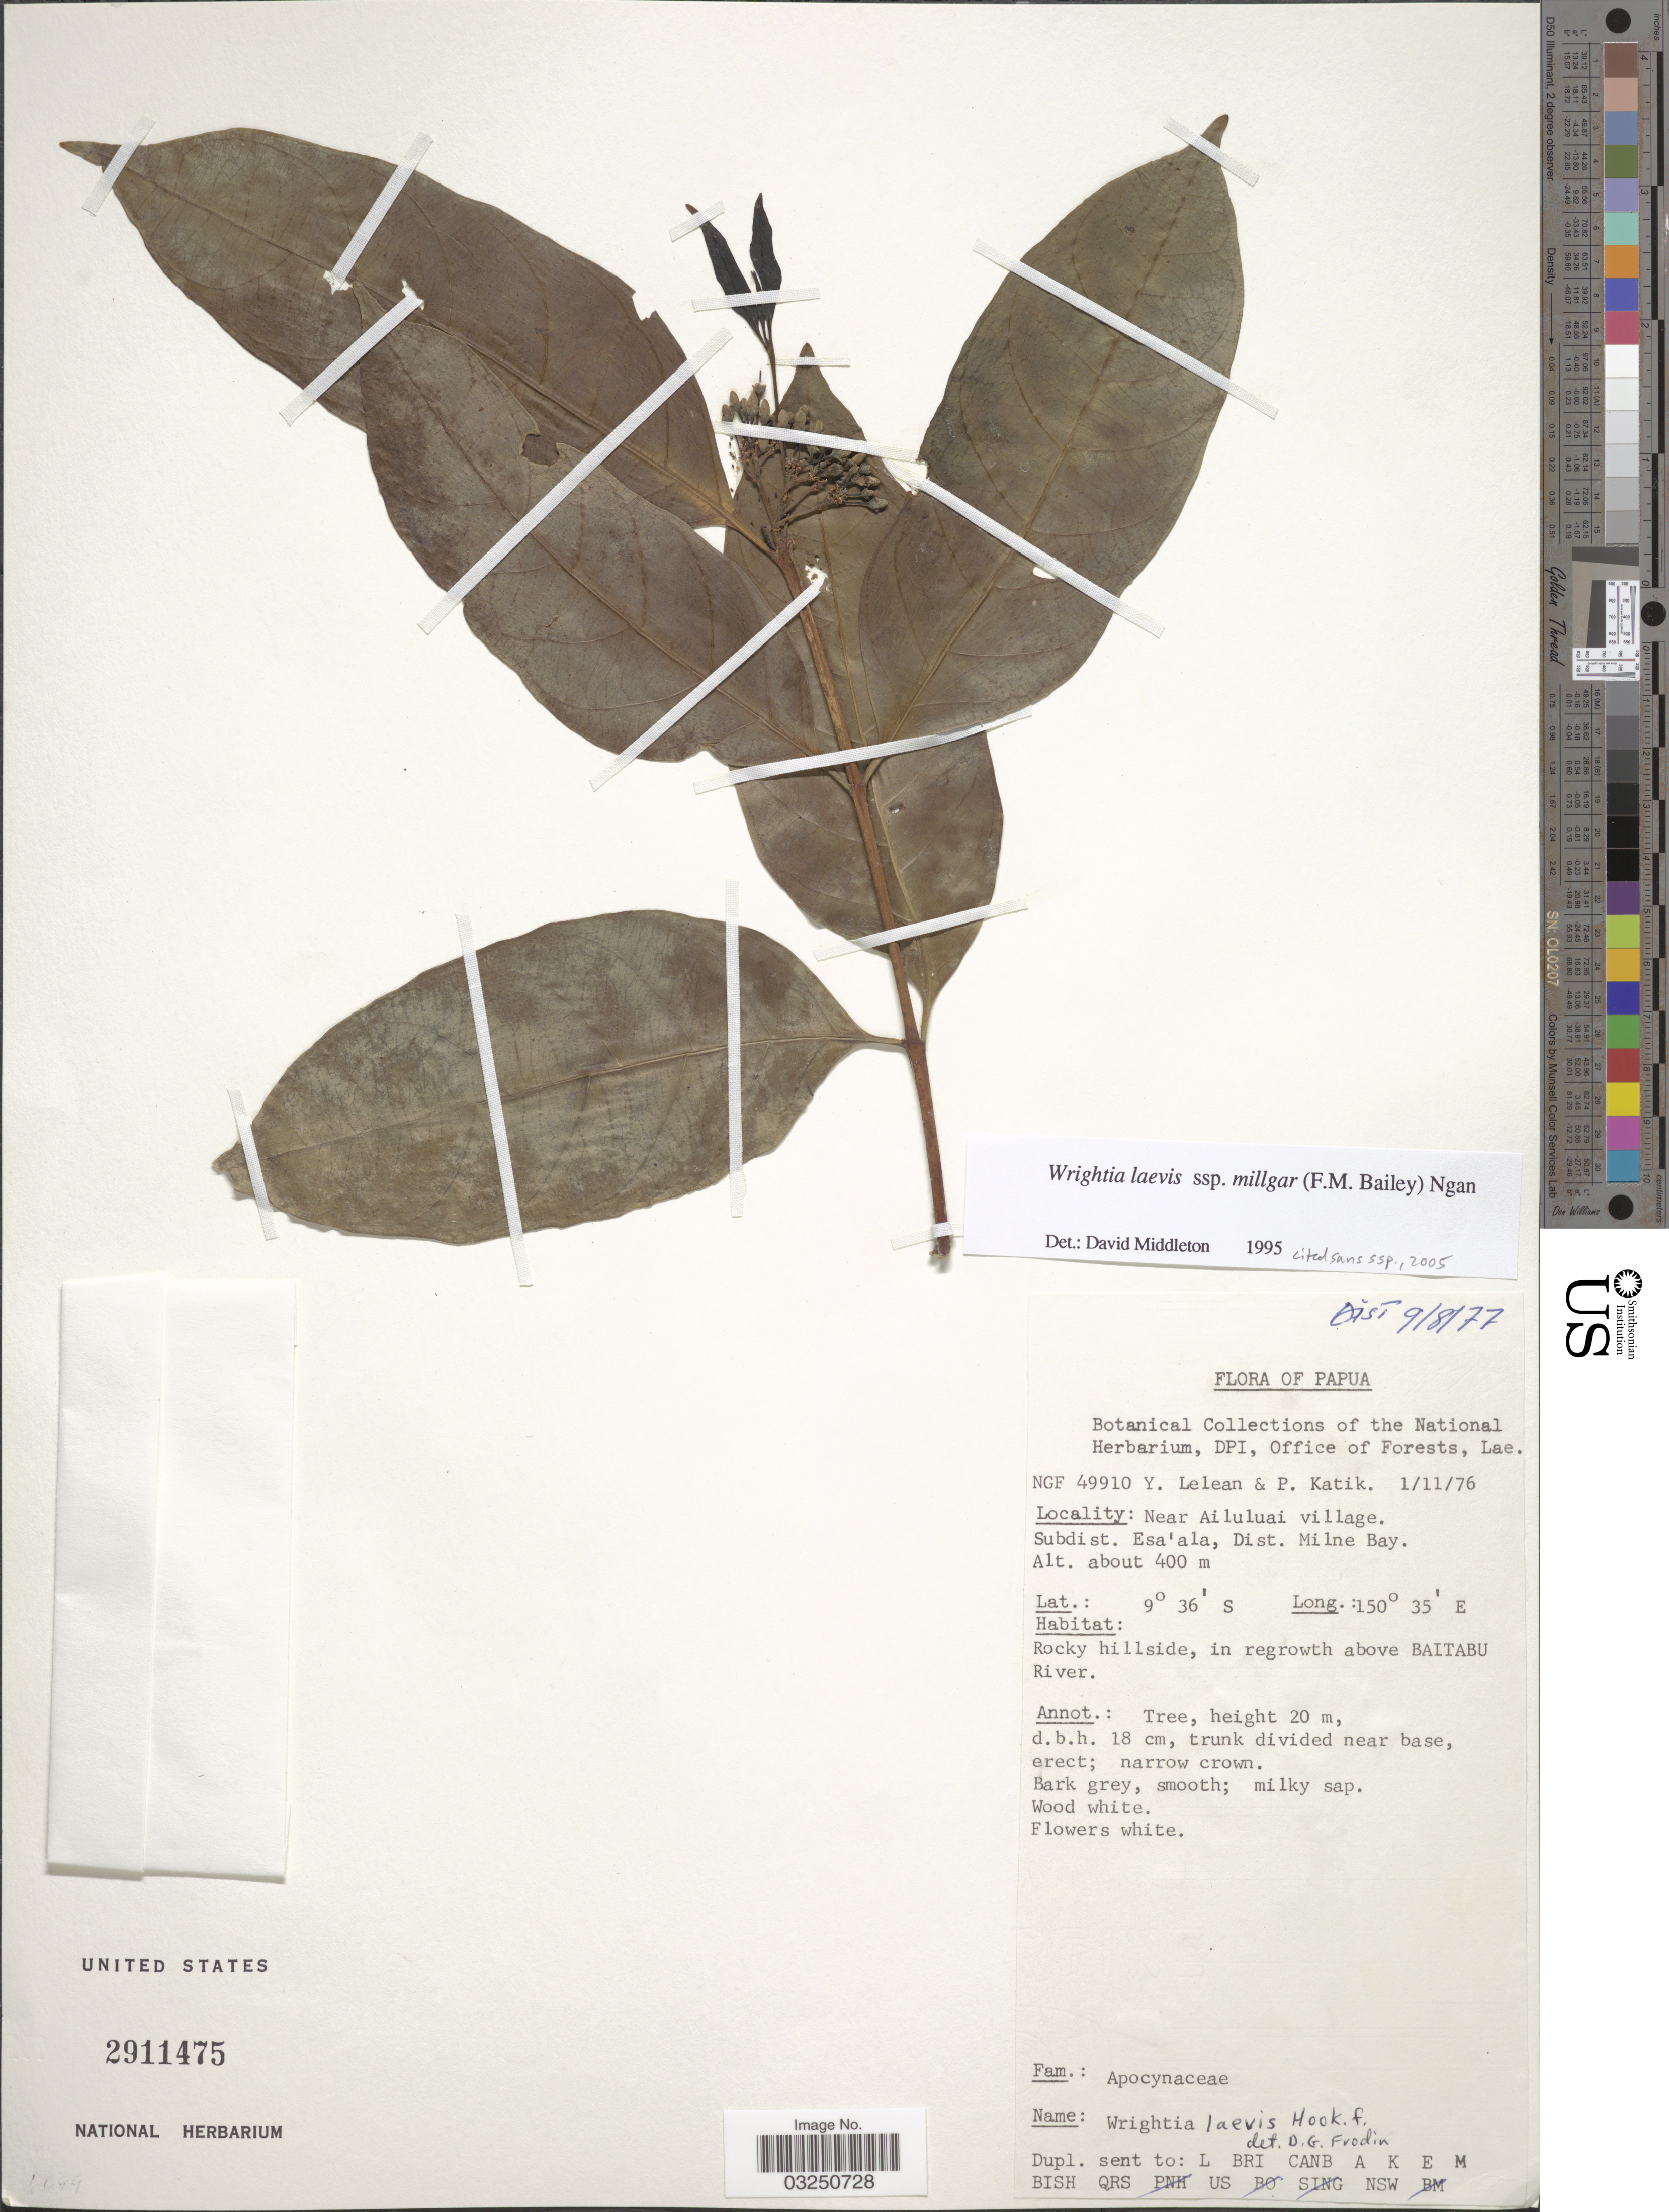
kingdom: Plantae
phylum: Tracheophyta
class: Magnoliopsida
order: Gentianales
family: Apocynaceae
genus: Wrightia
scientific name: Wrightia laevis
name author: Hook. f.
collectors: Y. Lelean & P. Katik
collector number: NGF 49910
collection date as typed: Transcribed d/m/y: 1/11/76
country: Papua New Guinea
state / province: Milne Bay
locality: Papua. Near Ailuluai village. Subdist. Esa'ala, Dist. Milne Bay.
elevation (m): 400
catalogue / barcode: US 2911475